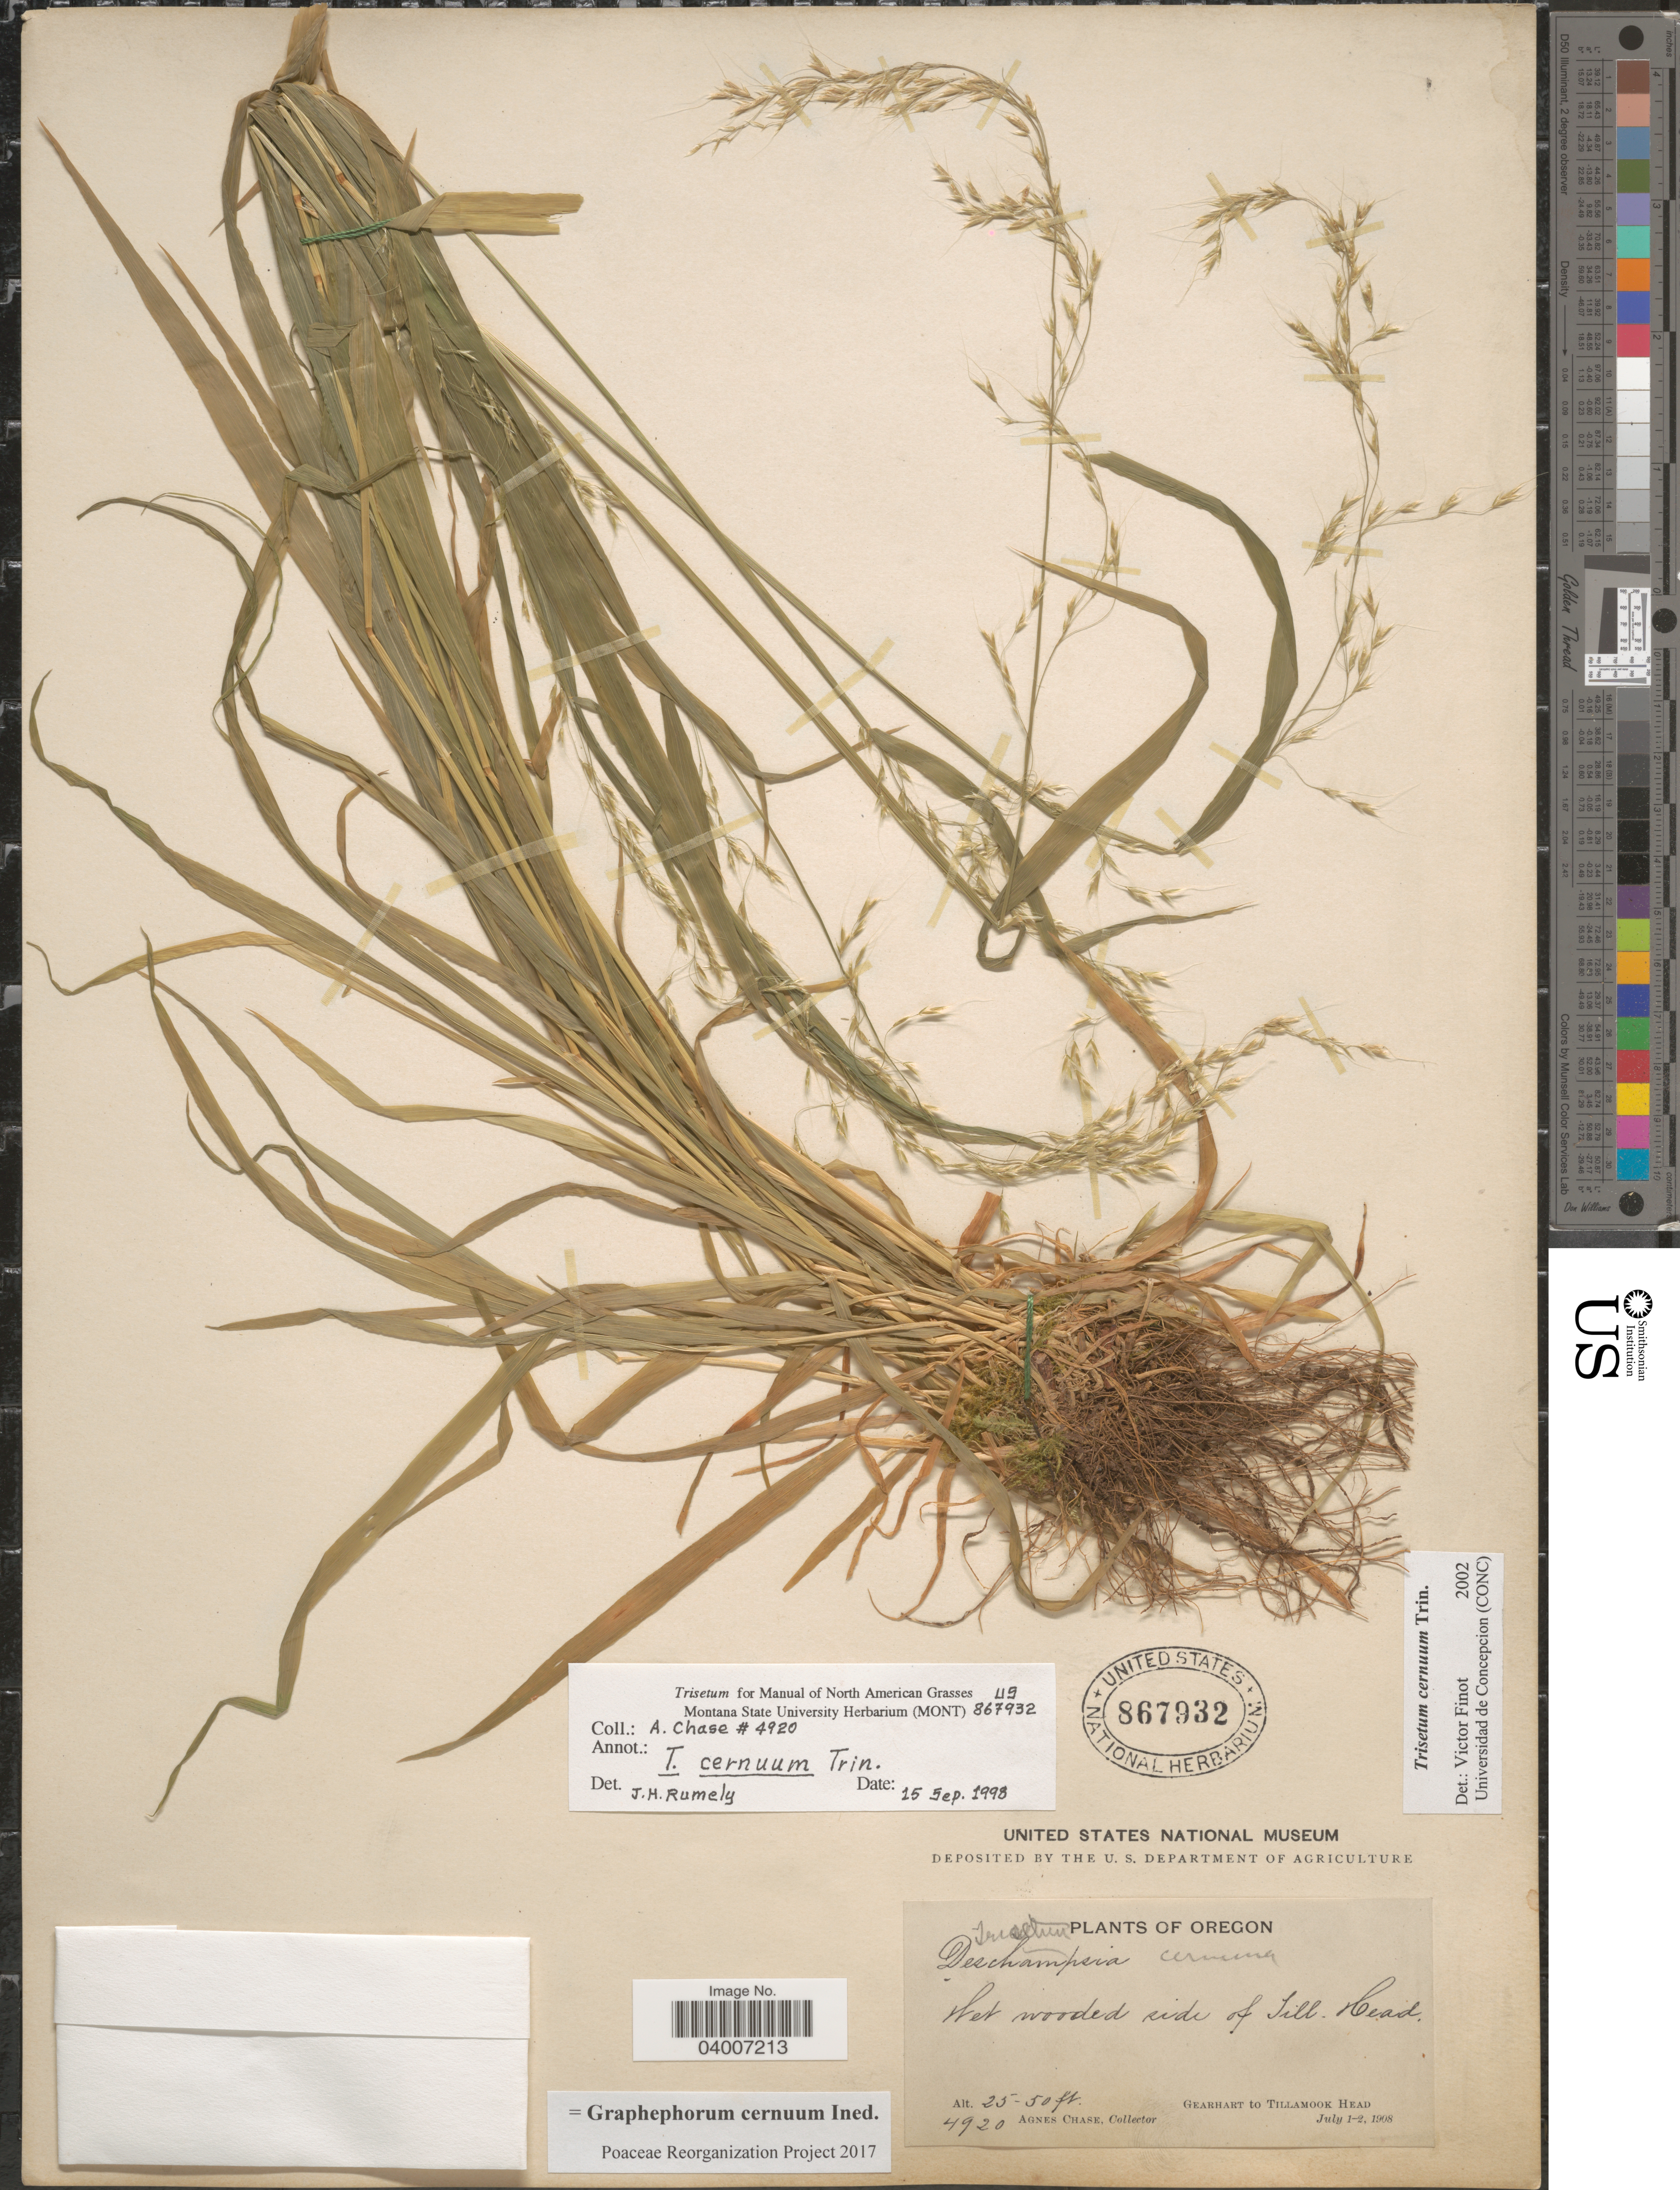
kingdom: Plantae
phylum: Tracheophyta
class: Liliopsida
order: Poales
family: Poaceae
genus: Graphephorum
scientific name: Graphephorum cernuum ined.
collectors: A. Chase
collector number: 4920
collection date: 1908-07-01/1908-07-02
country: United States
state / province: Oregon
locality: Wet wooded side of Till. Head. Gearhart to Tillamook Head.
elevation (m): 8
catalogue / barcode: US 867932